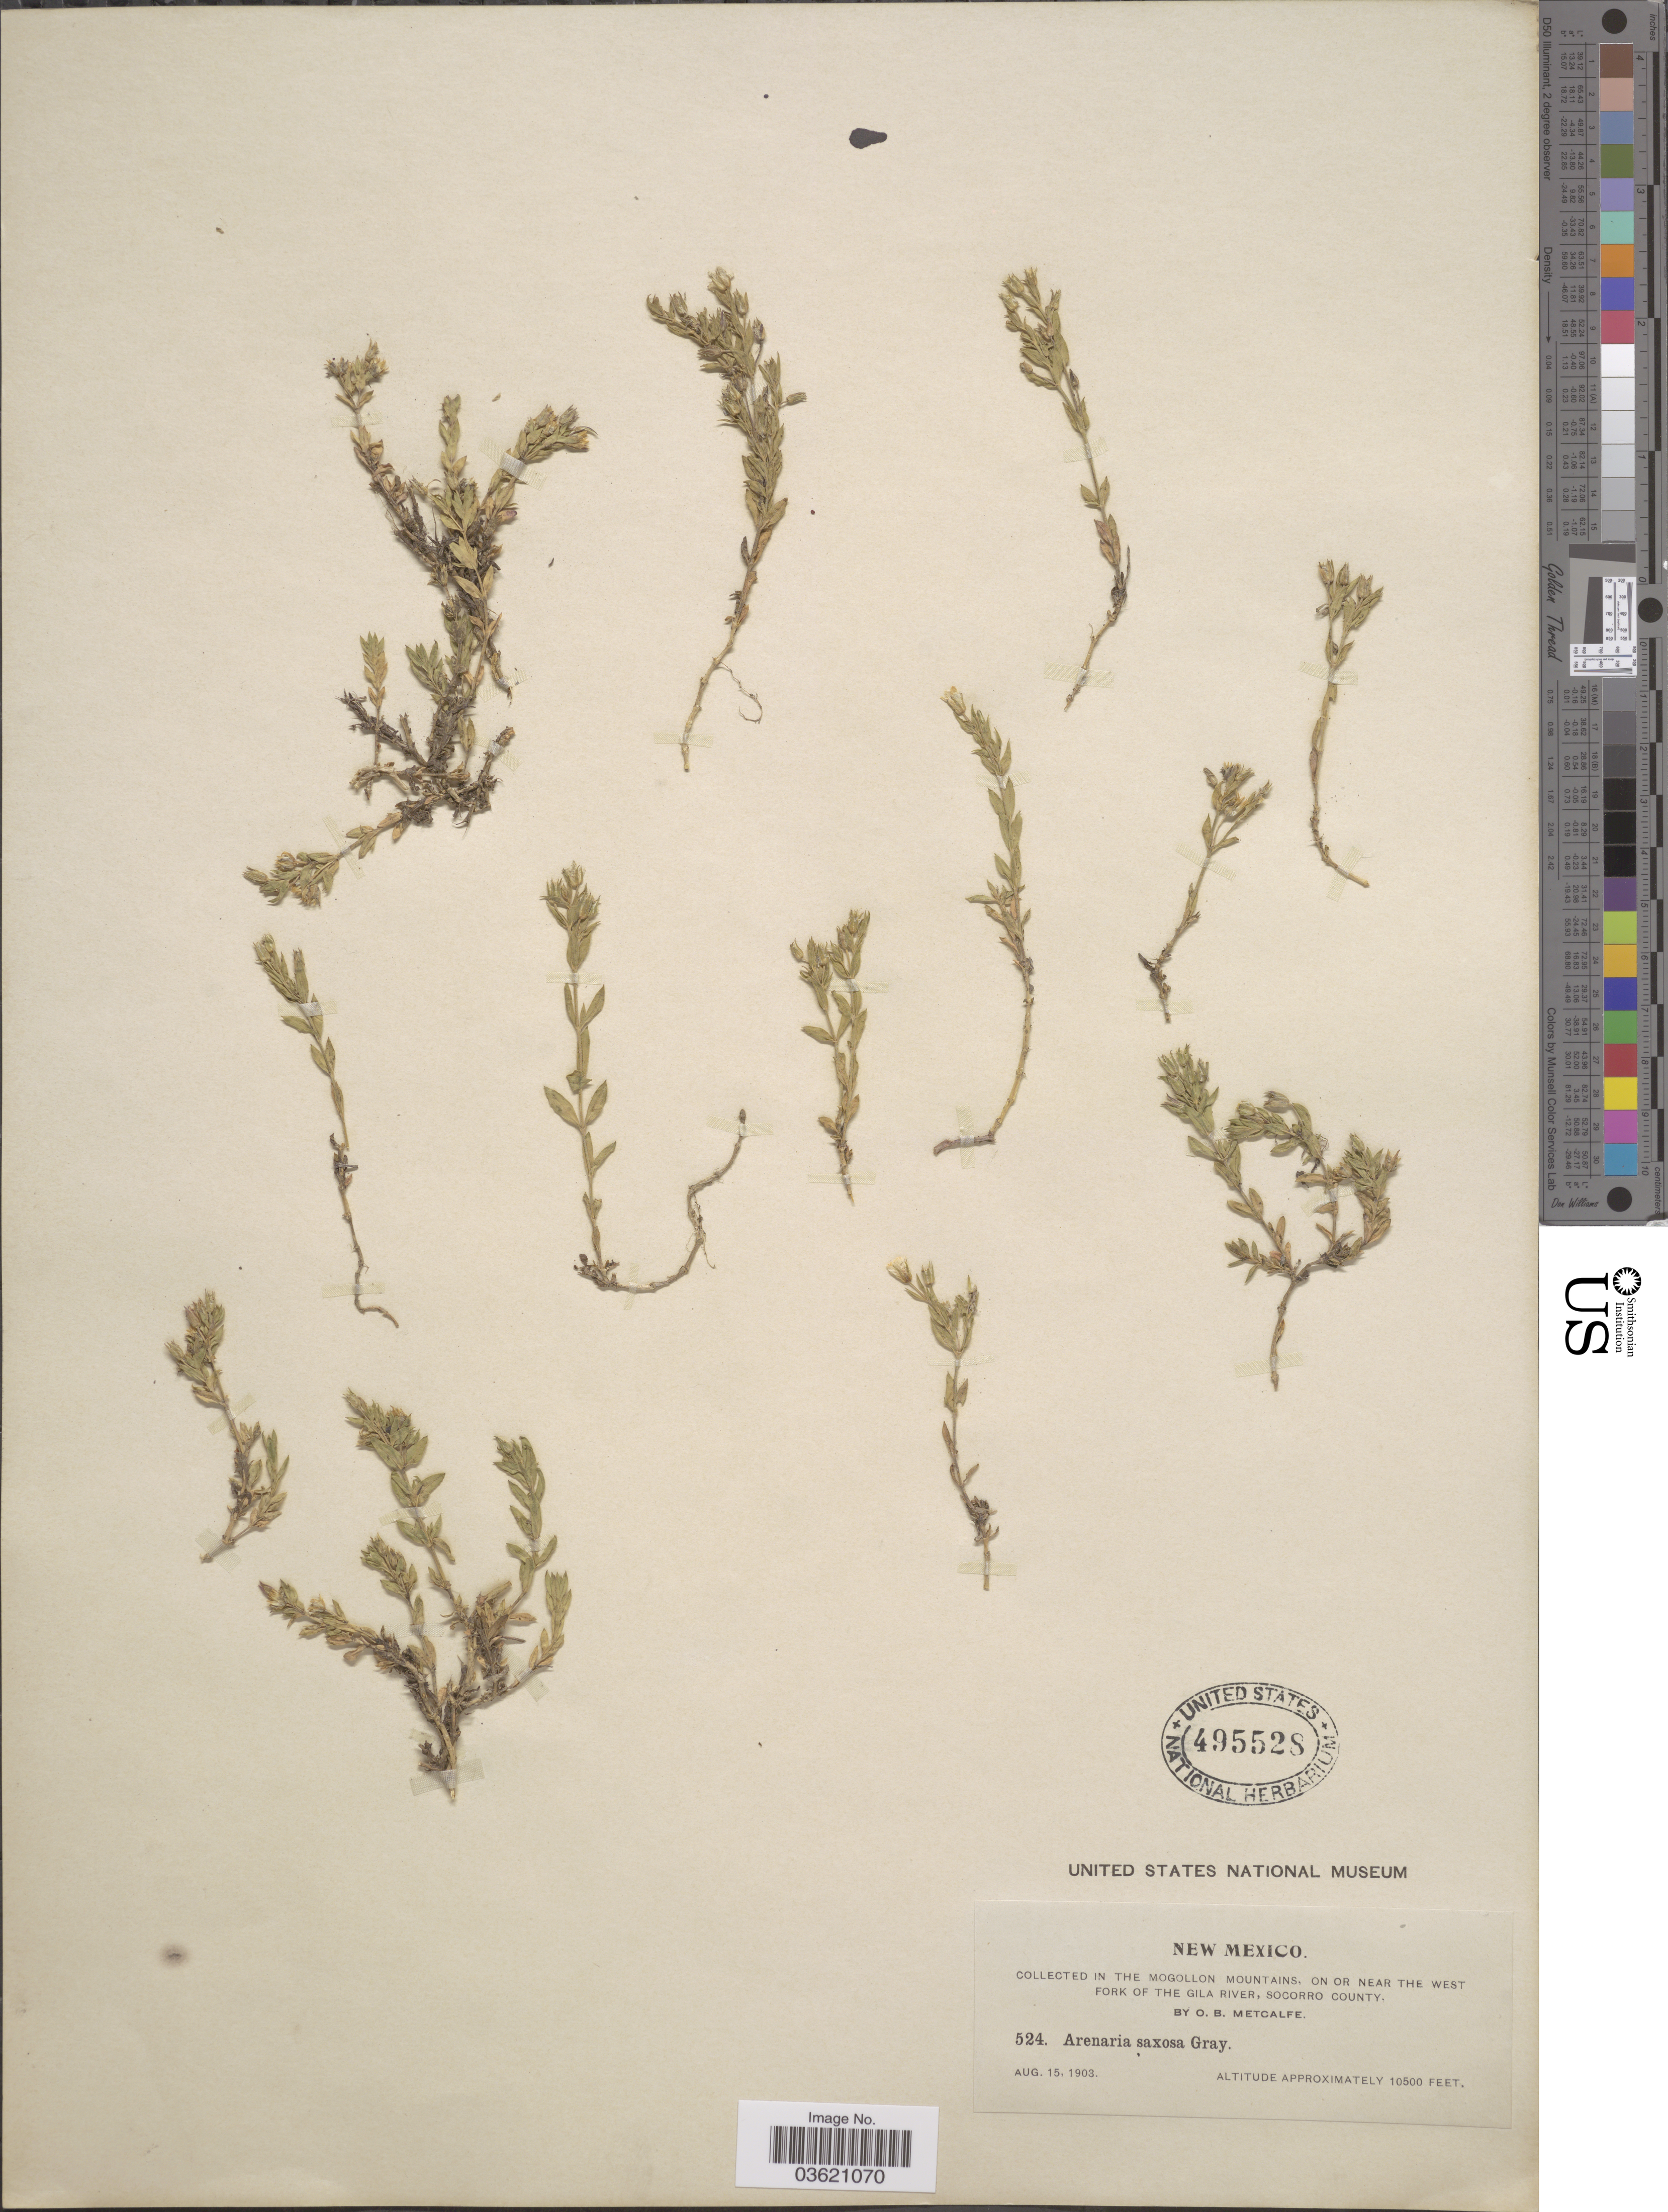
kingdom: Plantae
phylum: Tracheophyta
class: Magnoliopsida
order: Caryophyllales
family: Caryophyllaceae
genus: Arenaria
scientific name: Arenaria saxosa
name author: A. Gray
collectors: O. B. Metcalfe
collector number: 524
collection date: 1903-08-15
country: United States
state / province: New Mexico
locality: In the Mogollon Mountains, on or near the west fork of the Gila River, Socorro County.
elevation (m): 3200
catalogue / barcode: US 495528